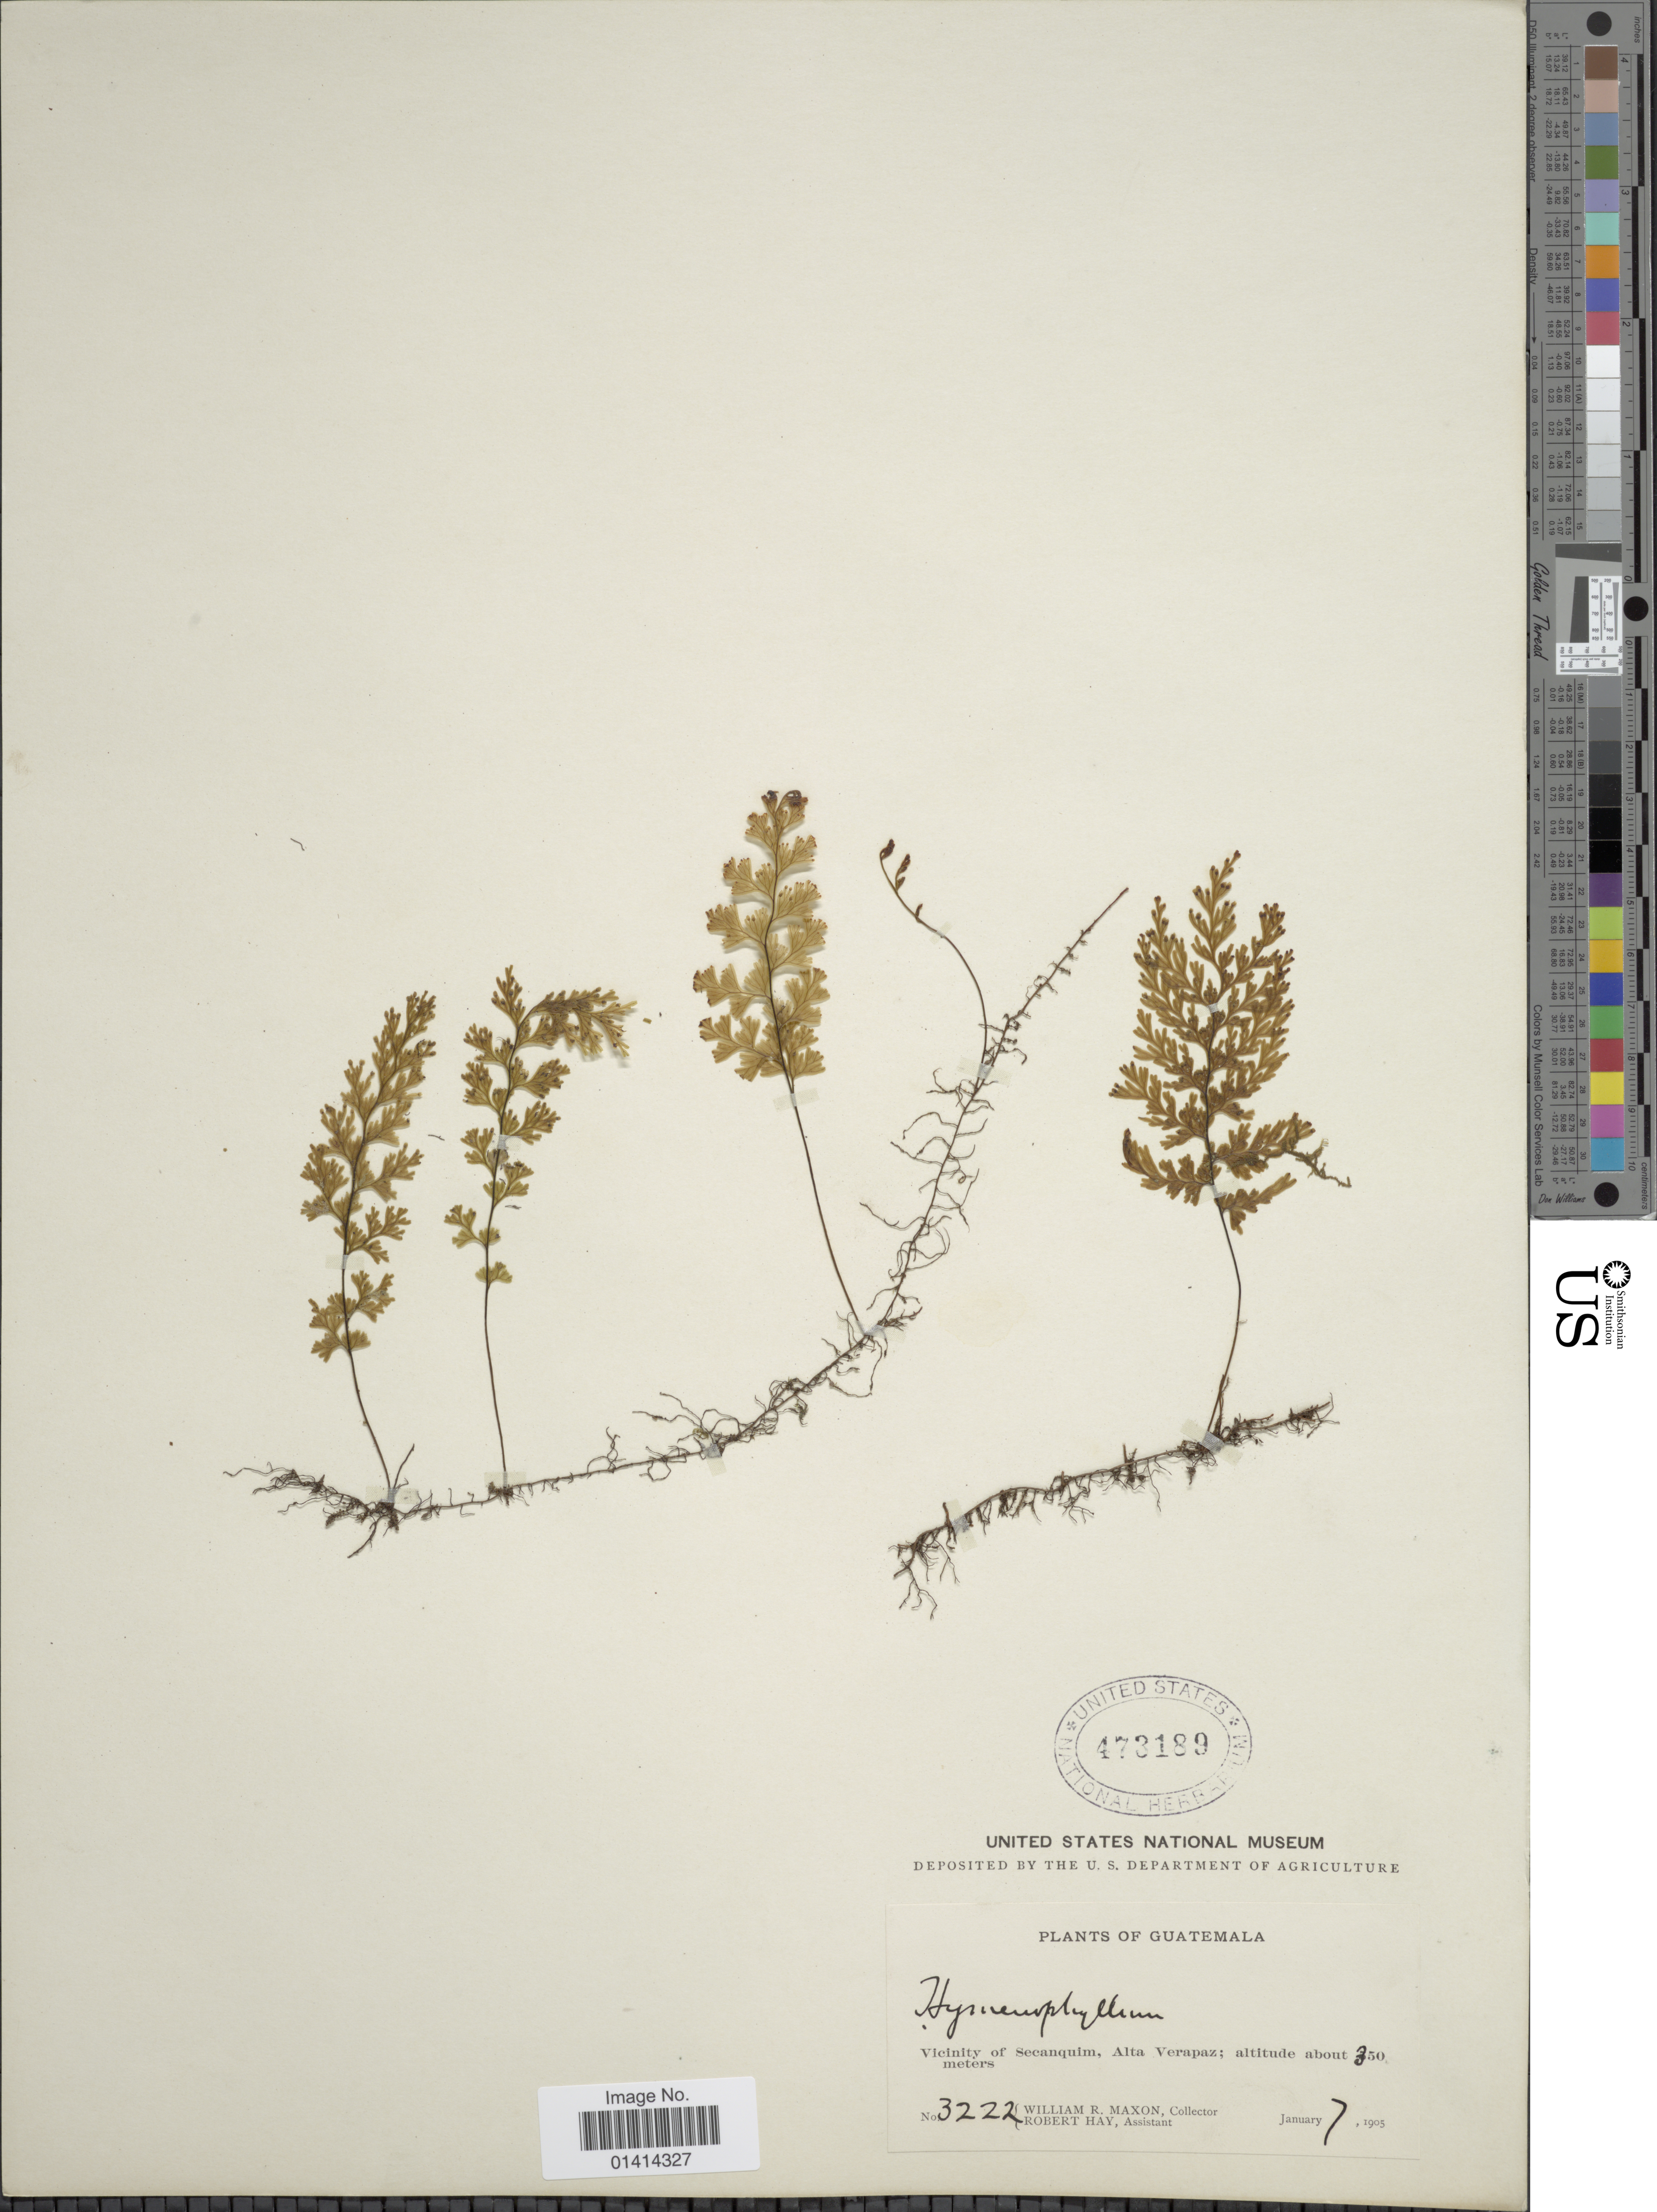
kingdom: Plantae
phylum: Tracheophyta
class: Polypodiopsida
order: Hymenophyllales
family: Hymenophyllaceae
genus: Hymenophyllum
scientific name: Hymenophyllum polyanthos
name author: (Sw.) Sw.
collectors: W. R. Maxon & R. Hay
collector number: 3222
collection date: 1905-01-07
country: Guatemala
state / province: Alta Verapaz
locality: Vicinity of Secanquim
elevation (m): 350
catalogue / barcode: US 473189